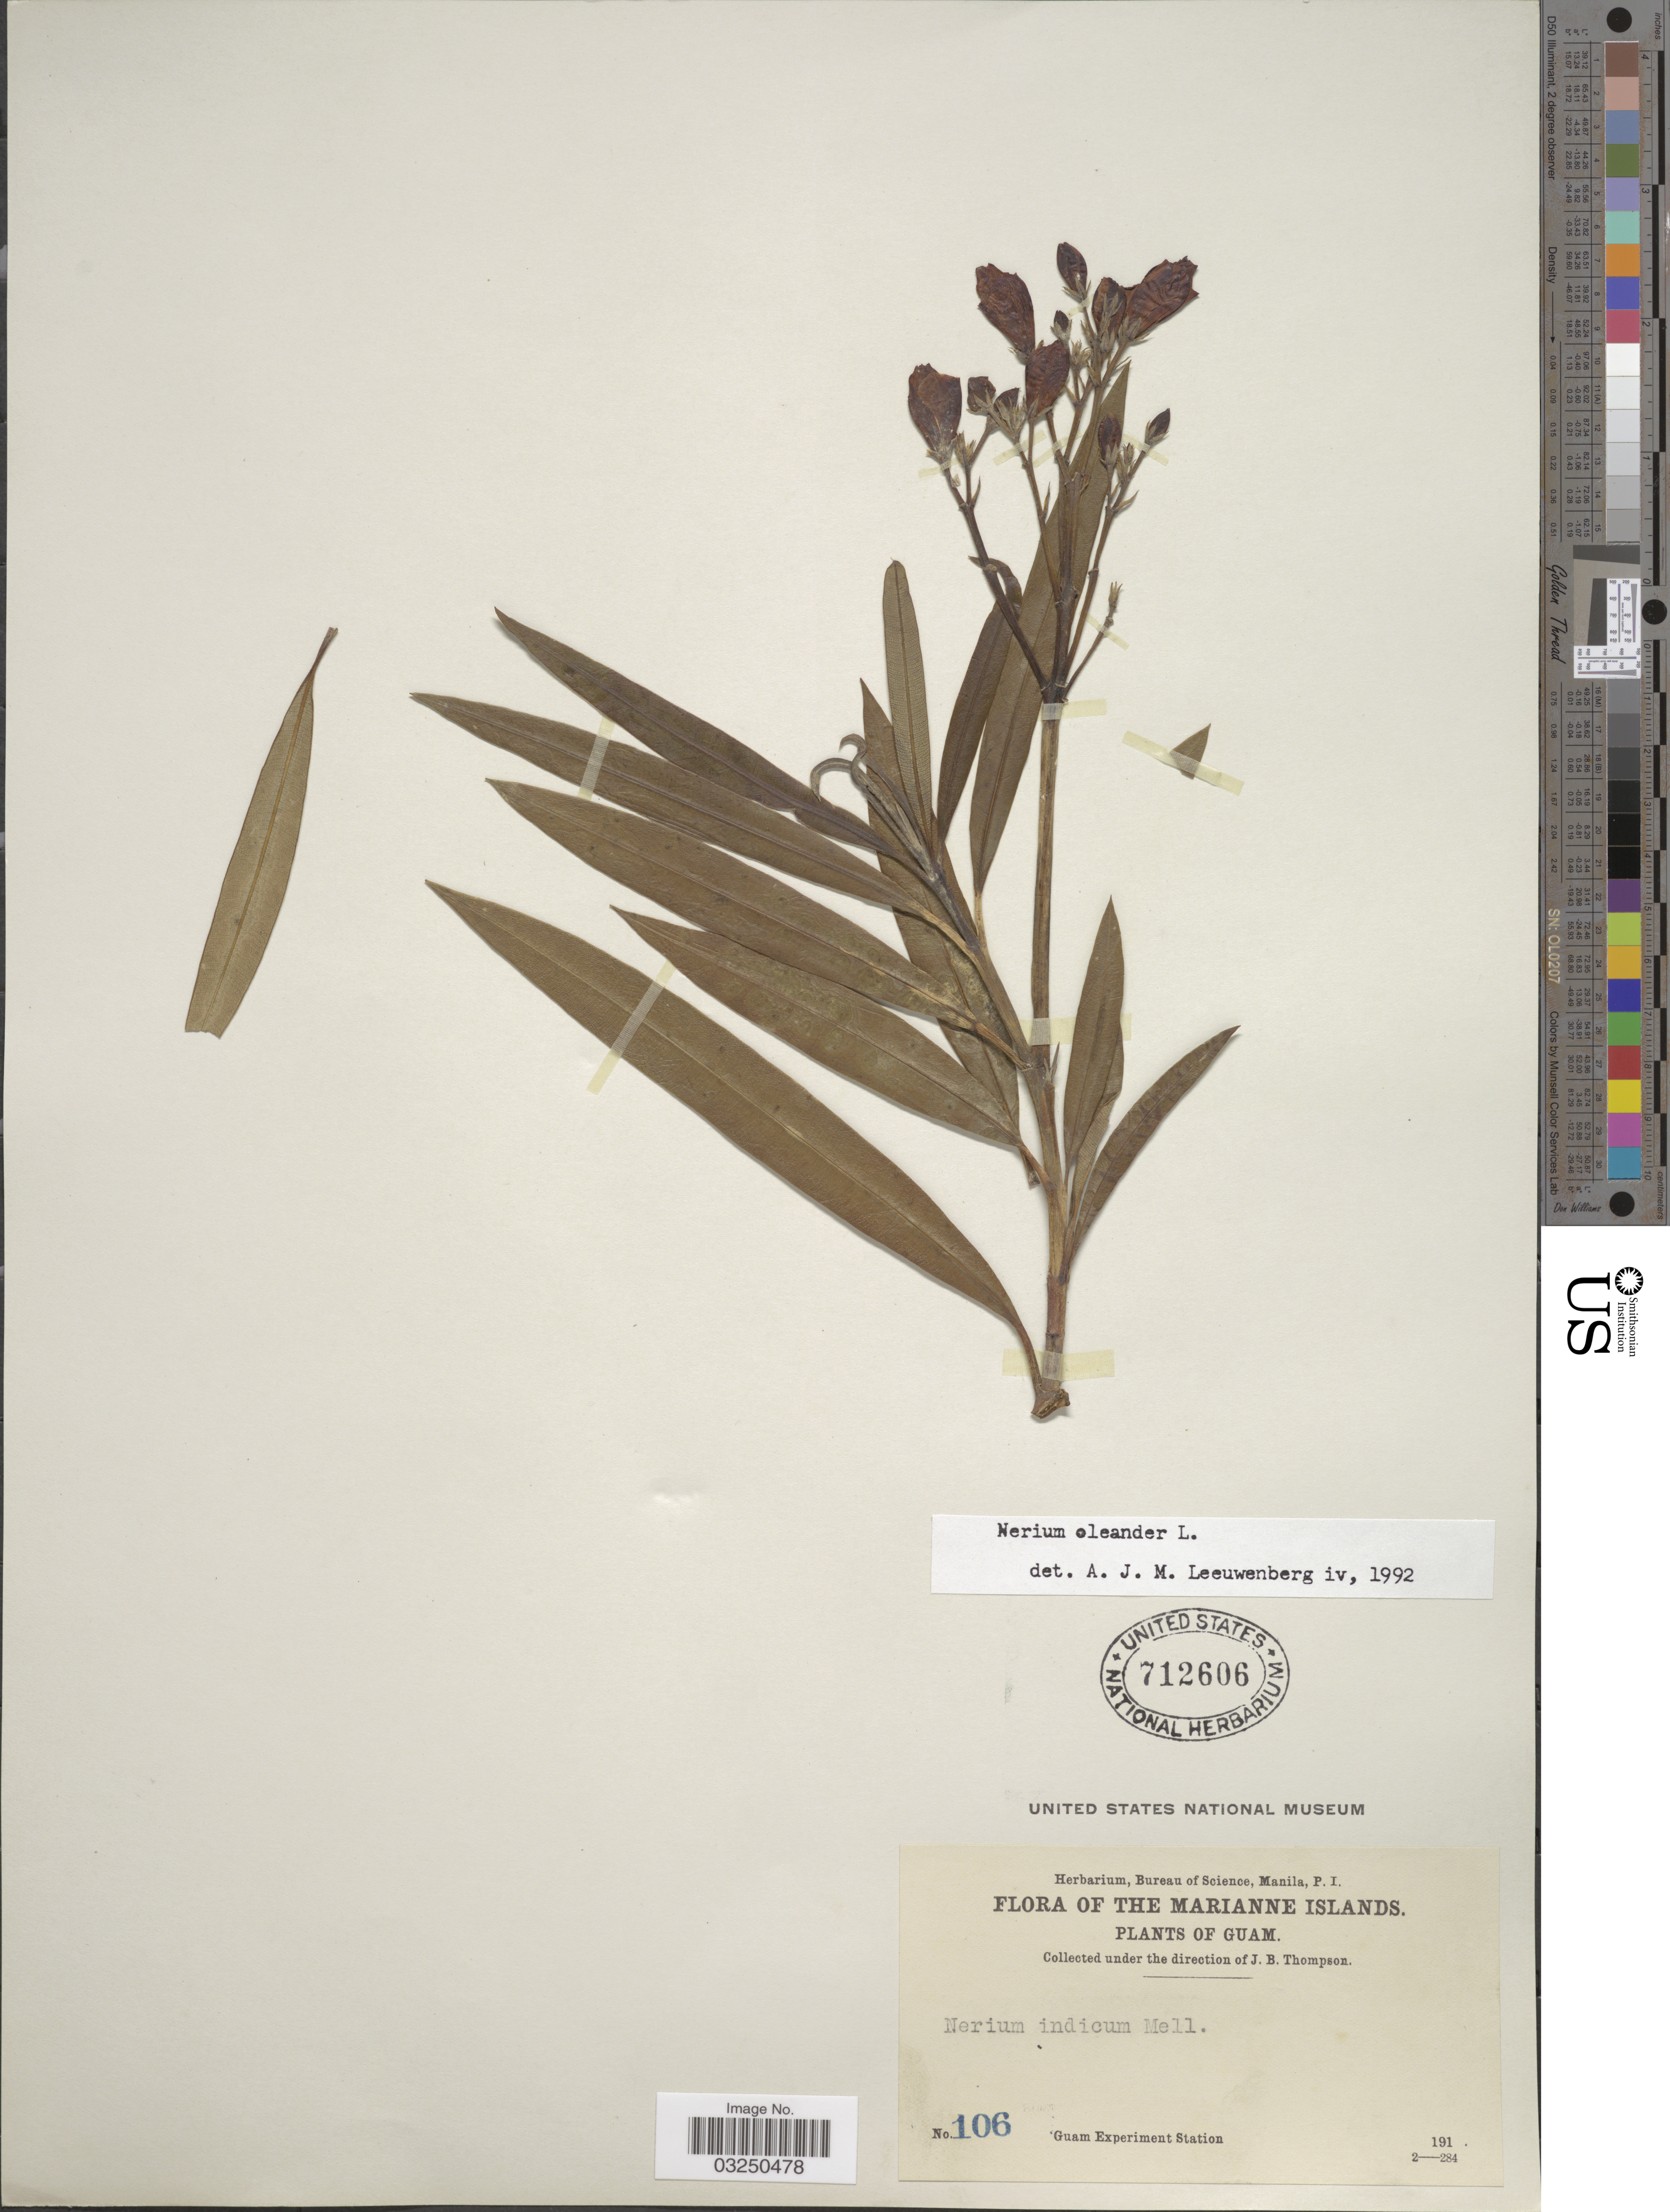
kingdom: Plantae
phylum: Tracheophyta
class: Magnoliopsida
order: Gentianales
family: Apocynaceae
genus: Nerium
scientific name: Nerium oleander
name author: L.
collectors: Guam Exp. Sta.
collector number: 106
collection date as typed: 191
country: Guam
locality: The Marianne Islands.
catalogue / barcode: US 712606